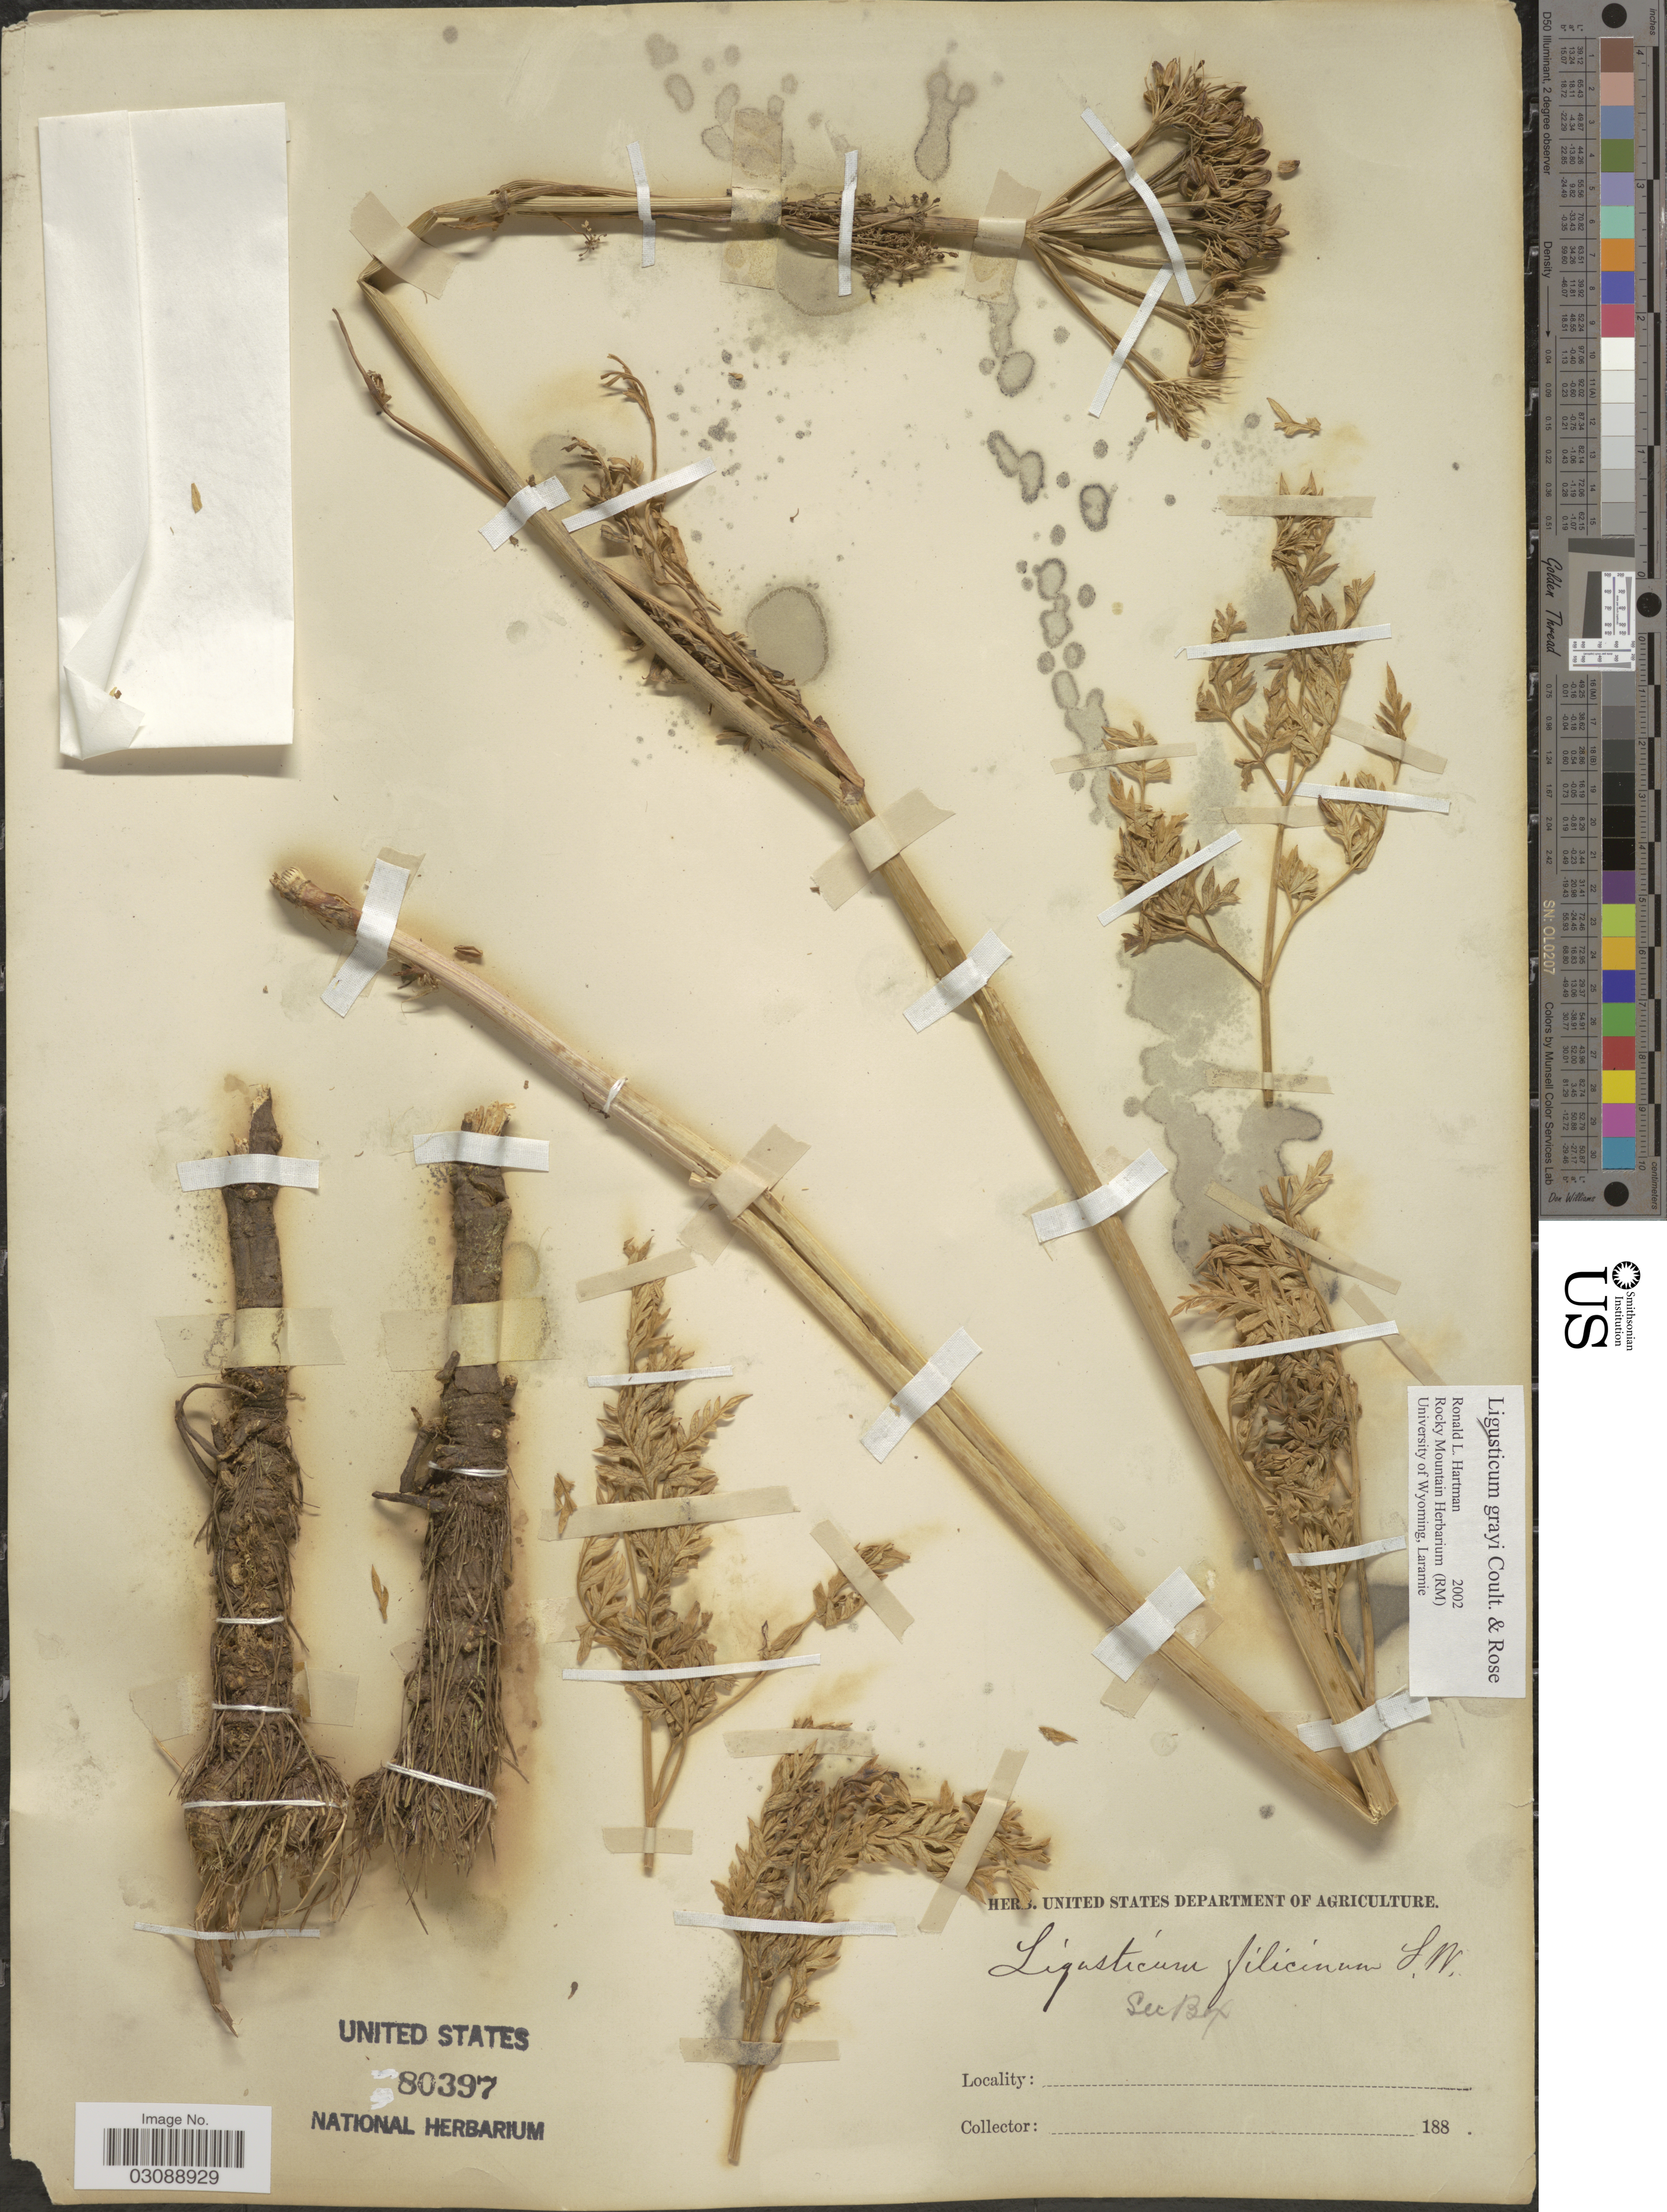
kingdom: Plantae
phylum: Tracheophyta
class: Magnoliopsida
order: Apiales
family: Apiaceae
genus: Ligusticum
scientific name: Ligusticum grayi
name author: J.M. Coult. & Rose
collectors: ex herb. U. S. Department of Agriculture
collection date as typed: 188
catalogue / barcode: US 80397